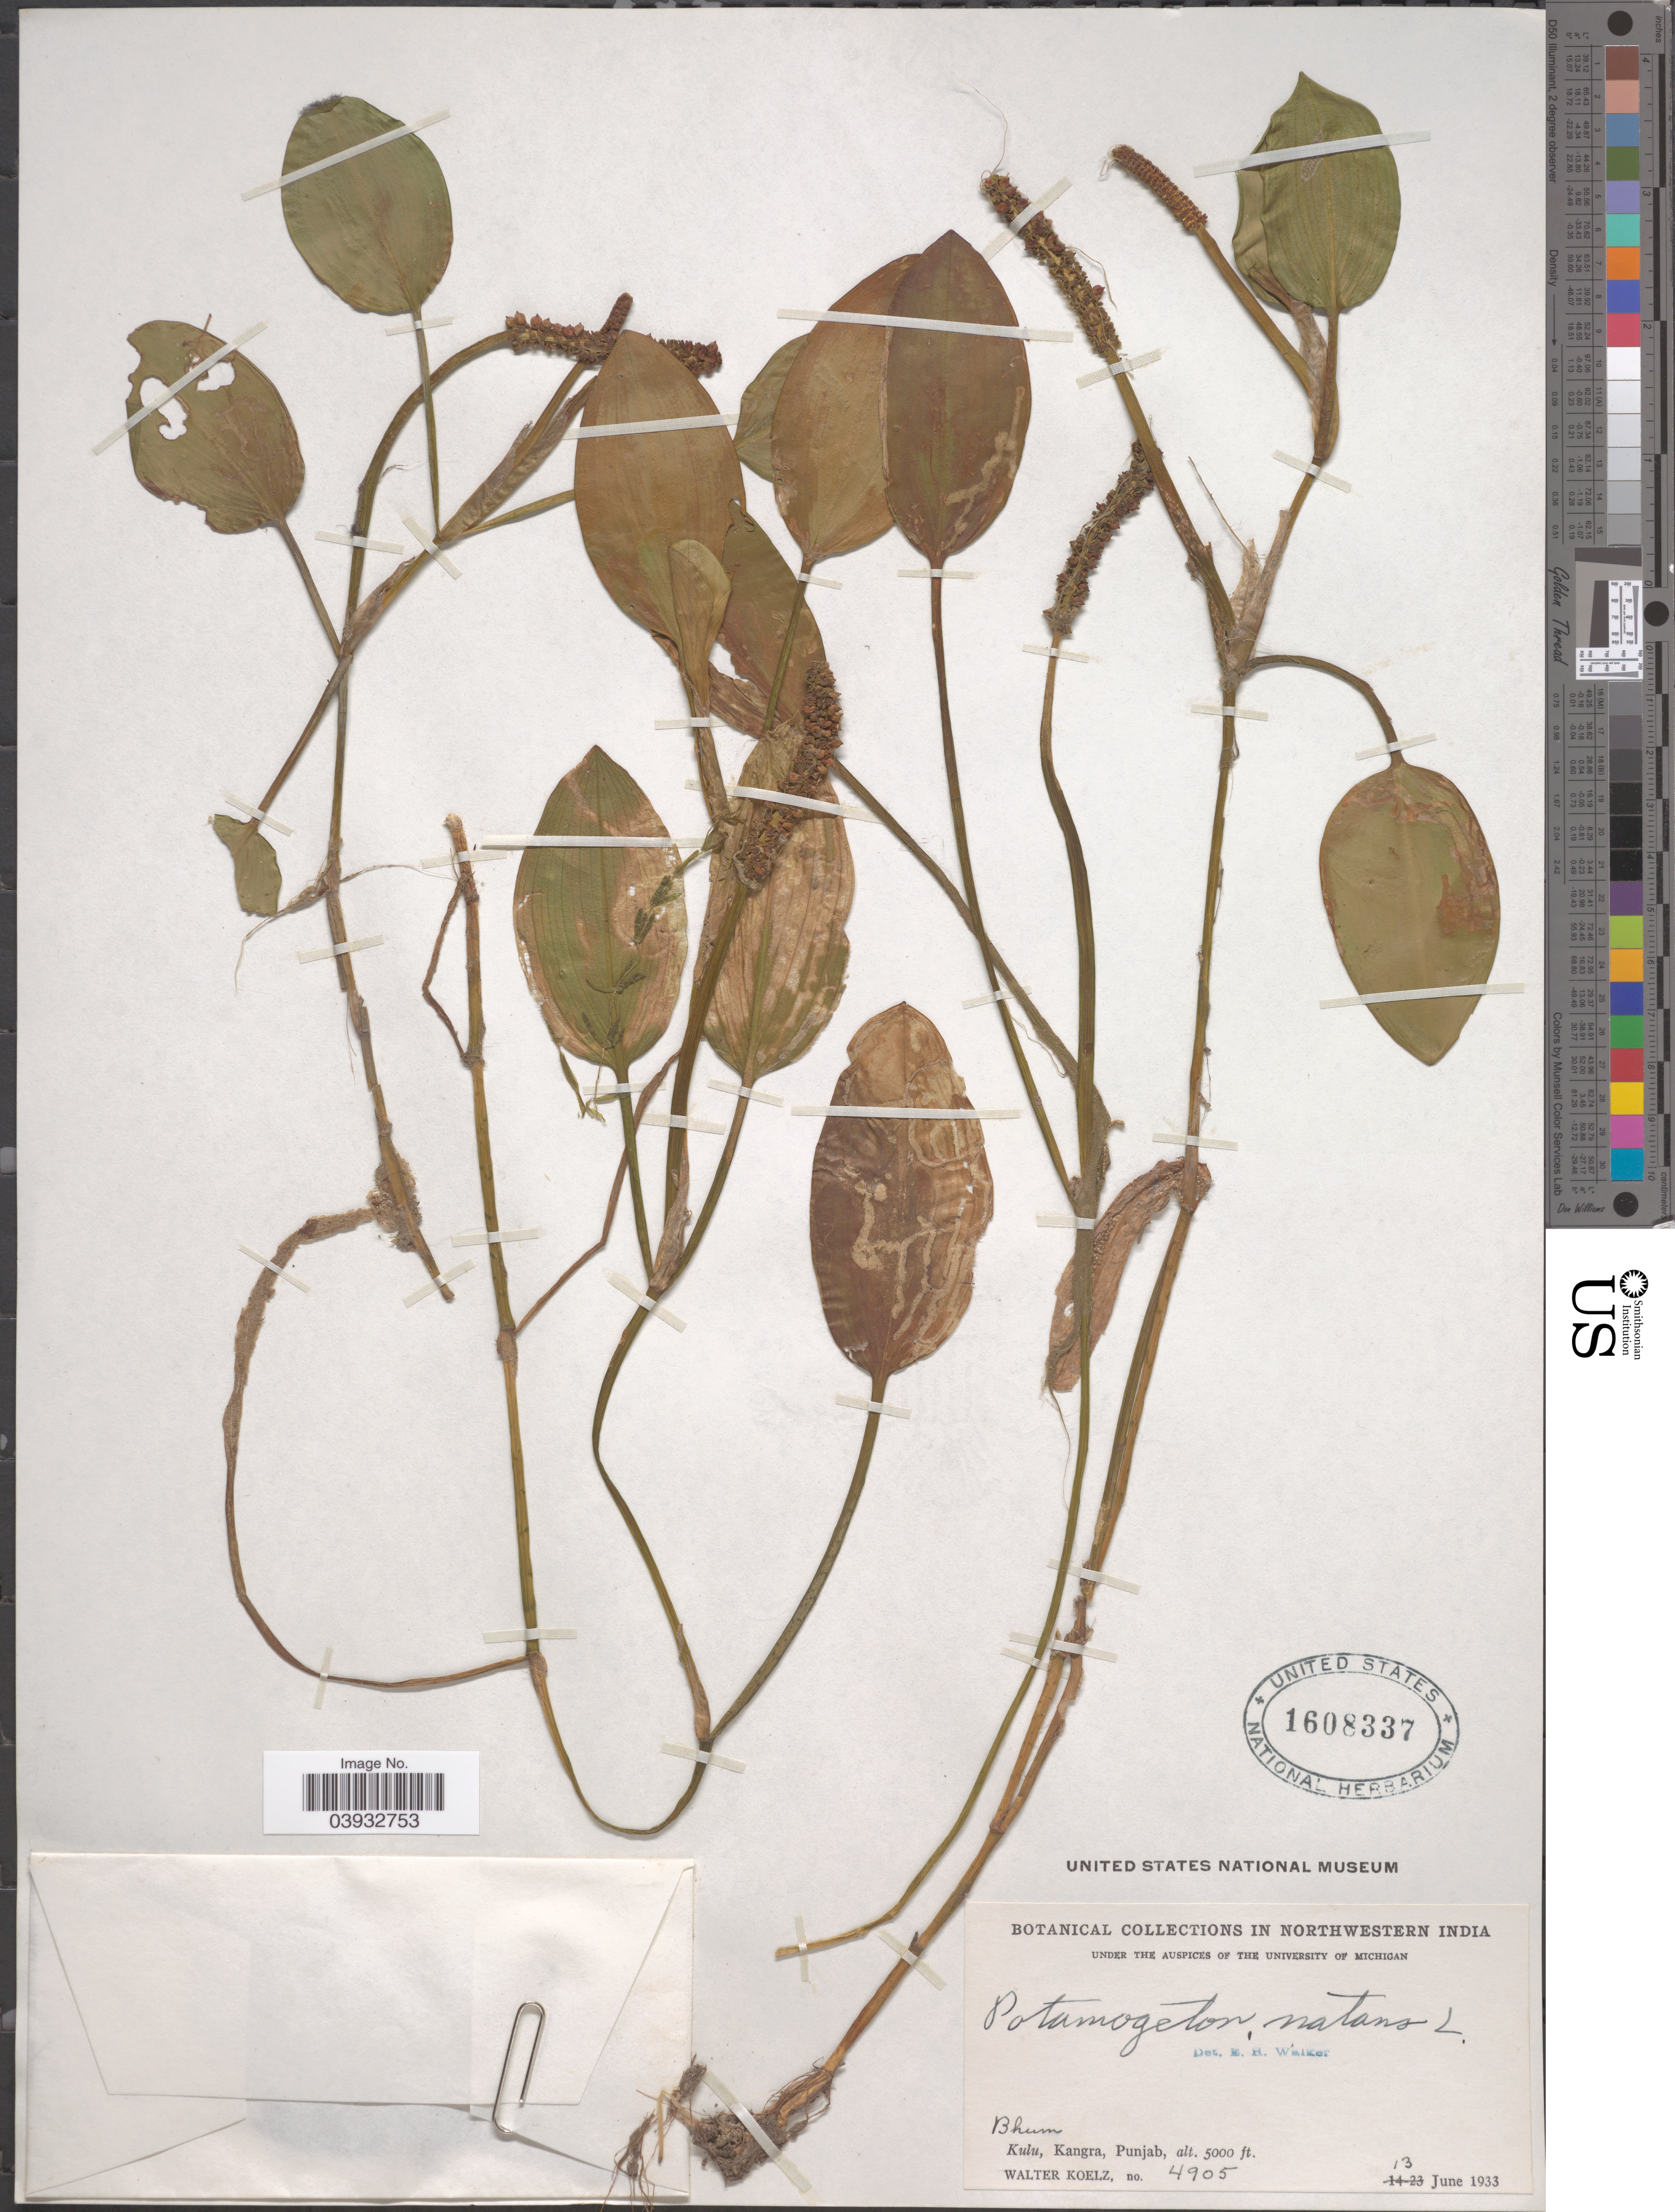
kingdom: Plantae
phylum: Tracheophyta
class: Liliopsida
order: Alismatales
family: Potamogetonaceae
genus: Potamogeton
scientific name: Potamogeton natans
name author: L.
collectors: W. N. Koelz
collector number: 4905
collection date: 1933-06-13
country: India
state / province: Punjab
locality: Northwestern India. Bhum, Kulu, Kangra.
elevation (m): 1524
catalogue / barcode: US 1608337